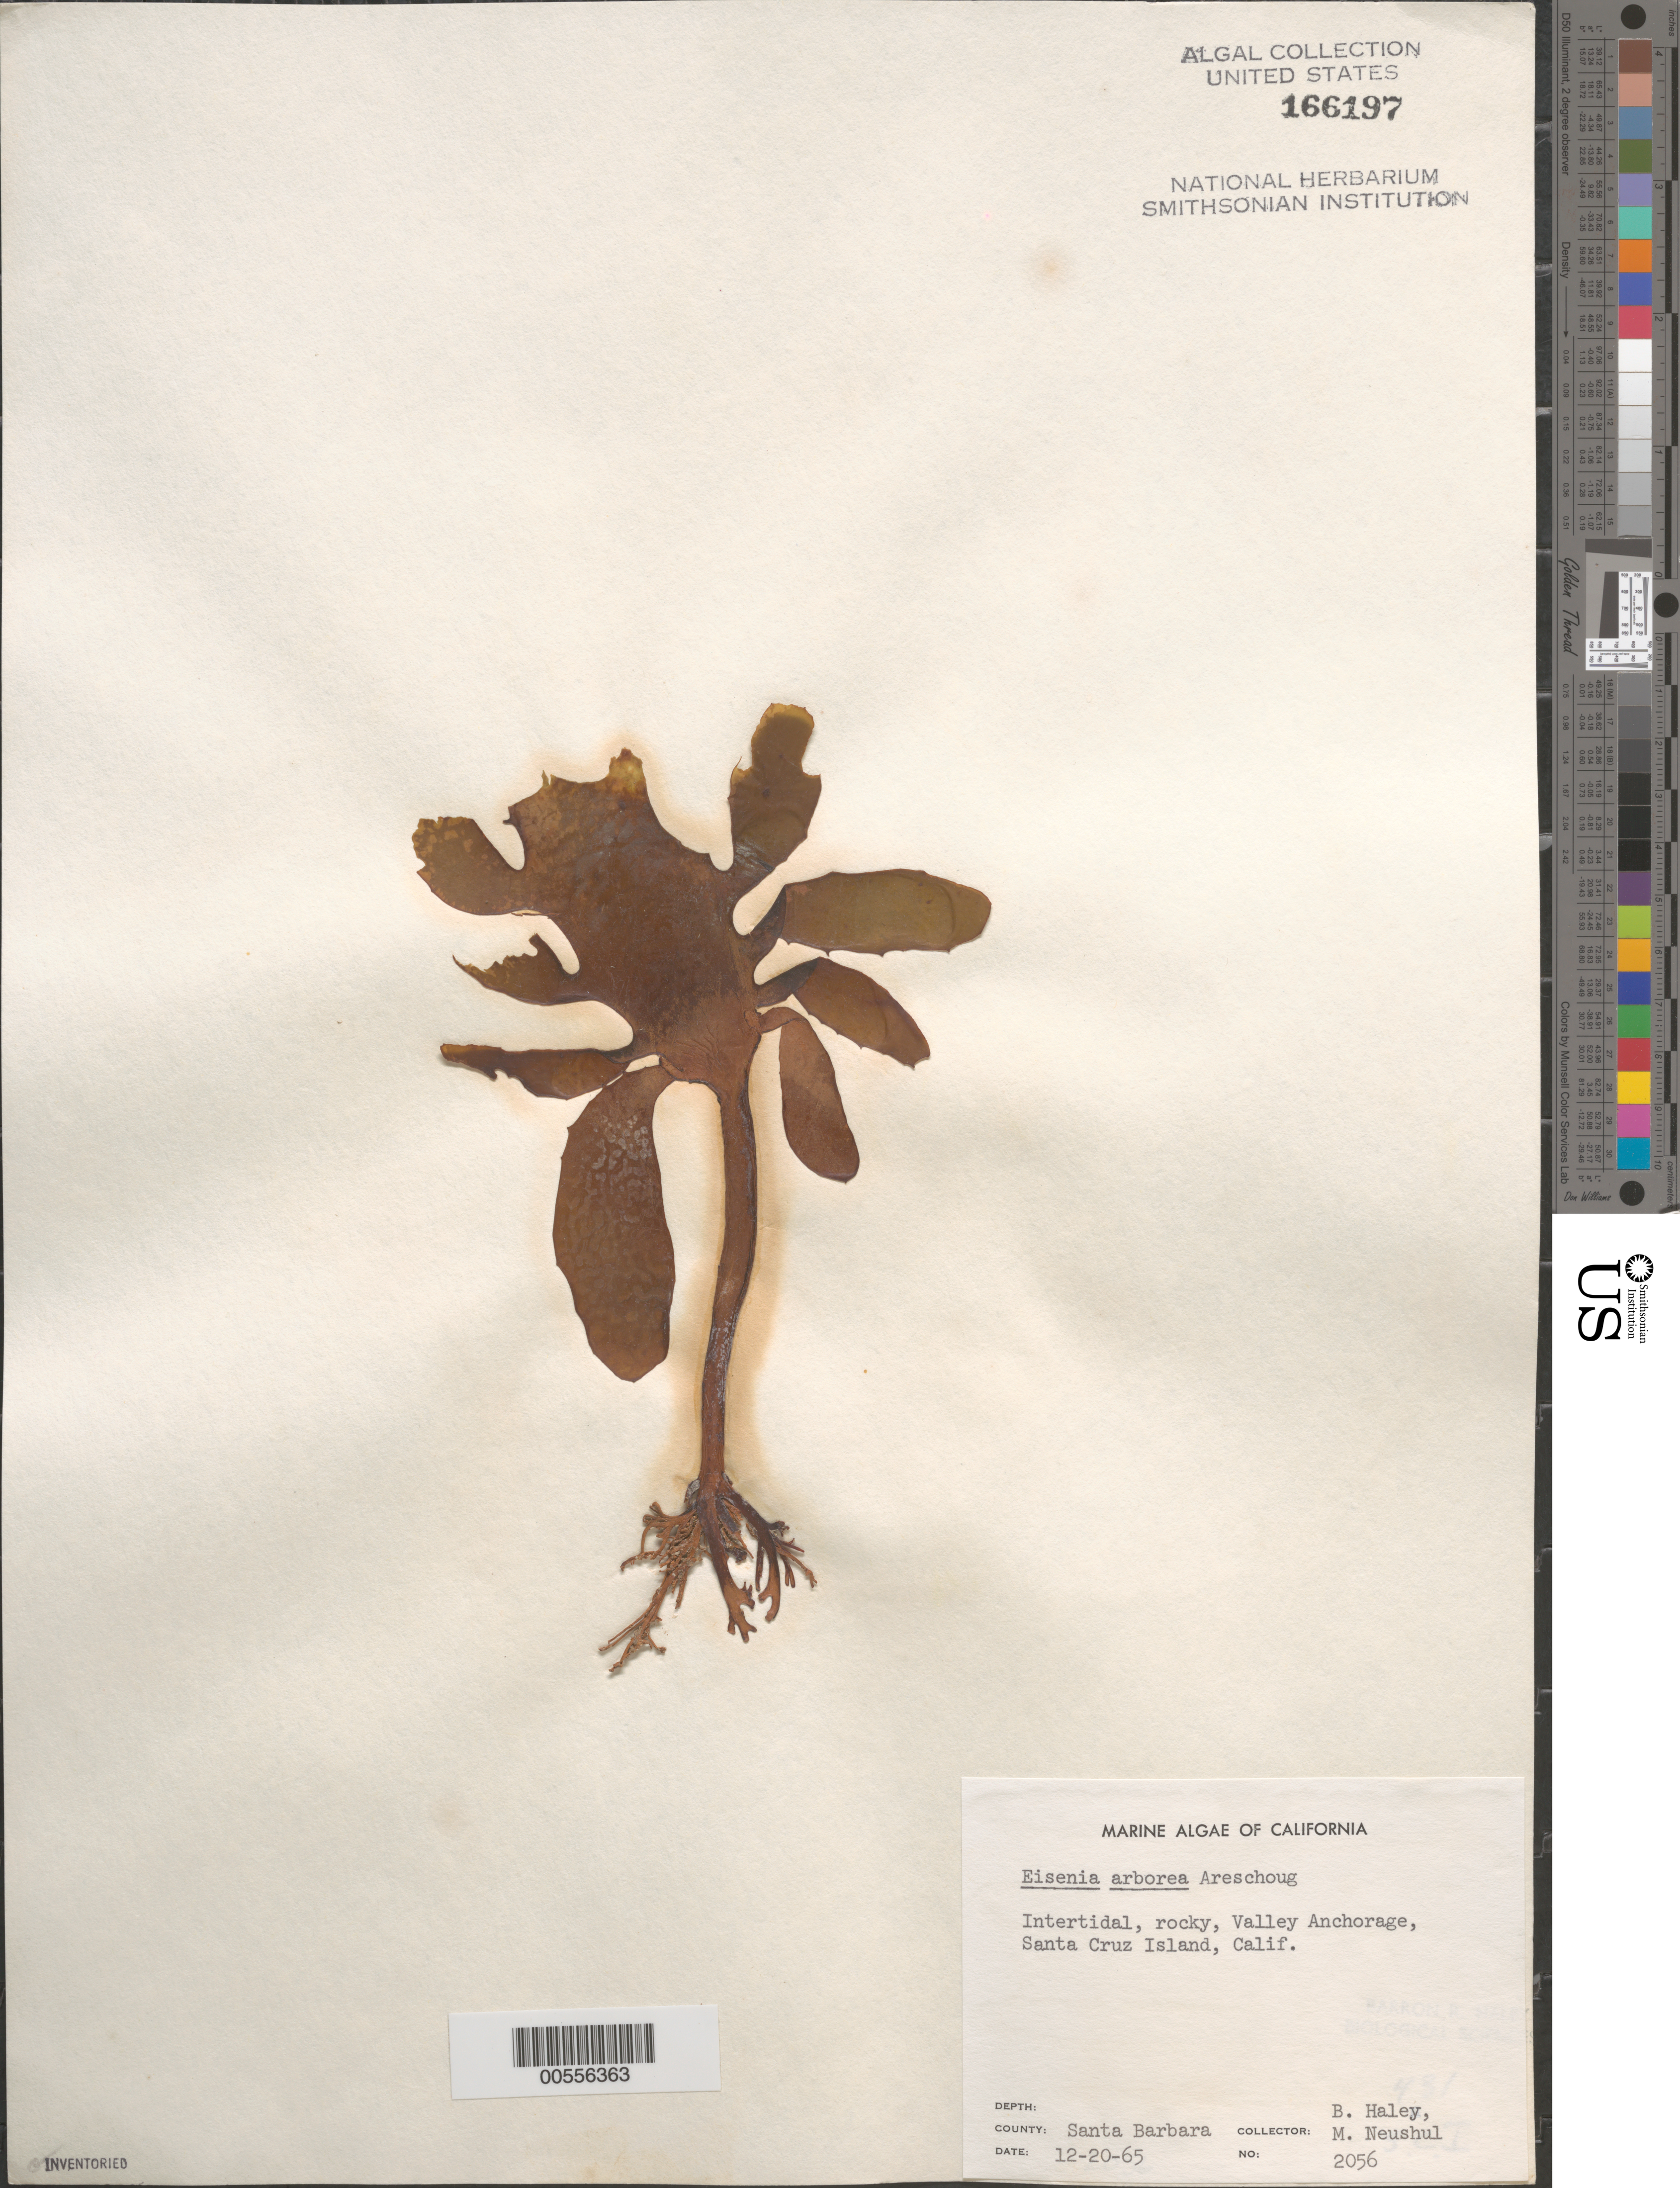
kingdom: Chromista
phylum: Ochrophyta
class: Phaeophyceae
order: Laminariales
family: Lessoniaceae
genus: Eisenia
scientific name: Eisenia arborea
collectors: M. Neushul & B. Haley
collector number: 2056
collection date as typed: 20 Dec 1965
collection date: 1965-12-20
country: United States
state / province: California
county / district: Santa Barbara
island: Santa Cruz Island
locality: Valley Anchorage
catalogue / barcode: US 166197